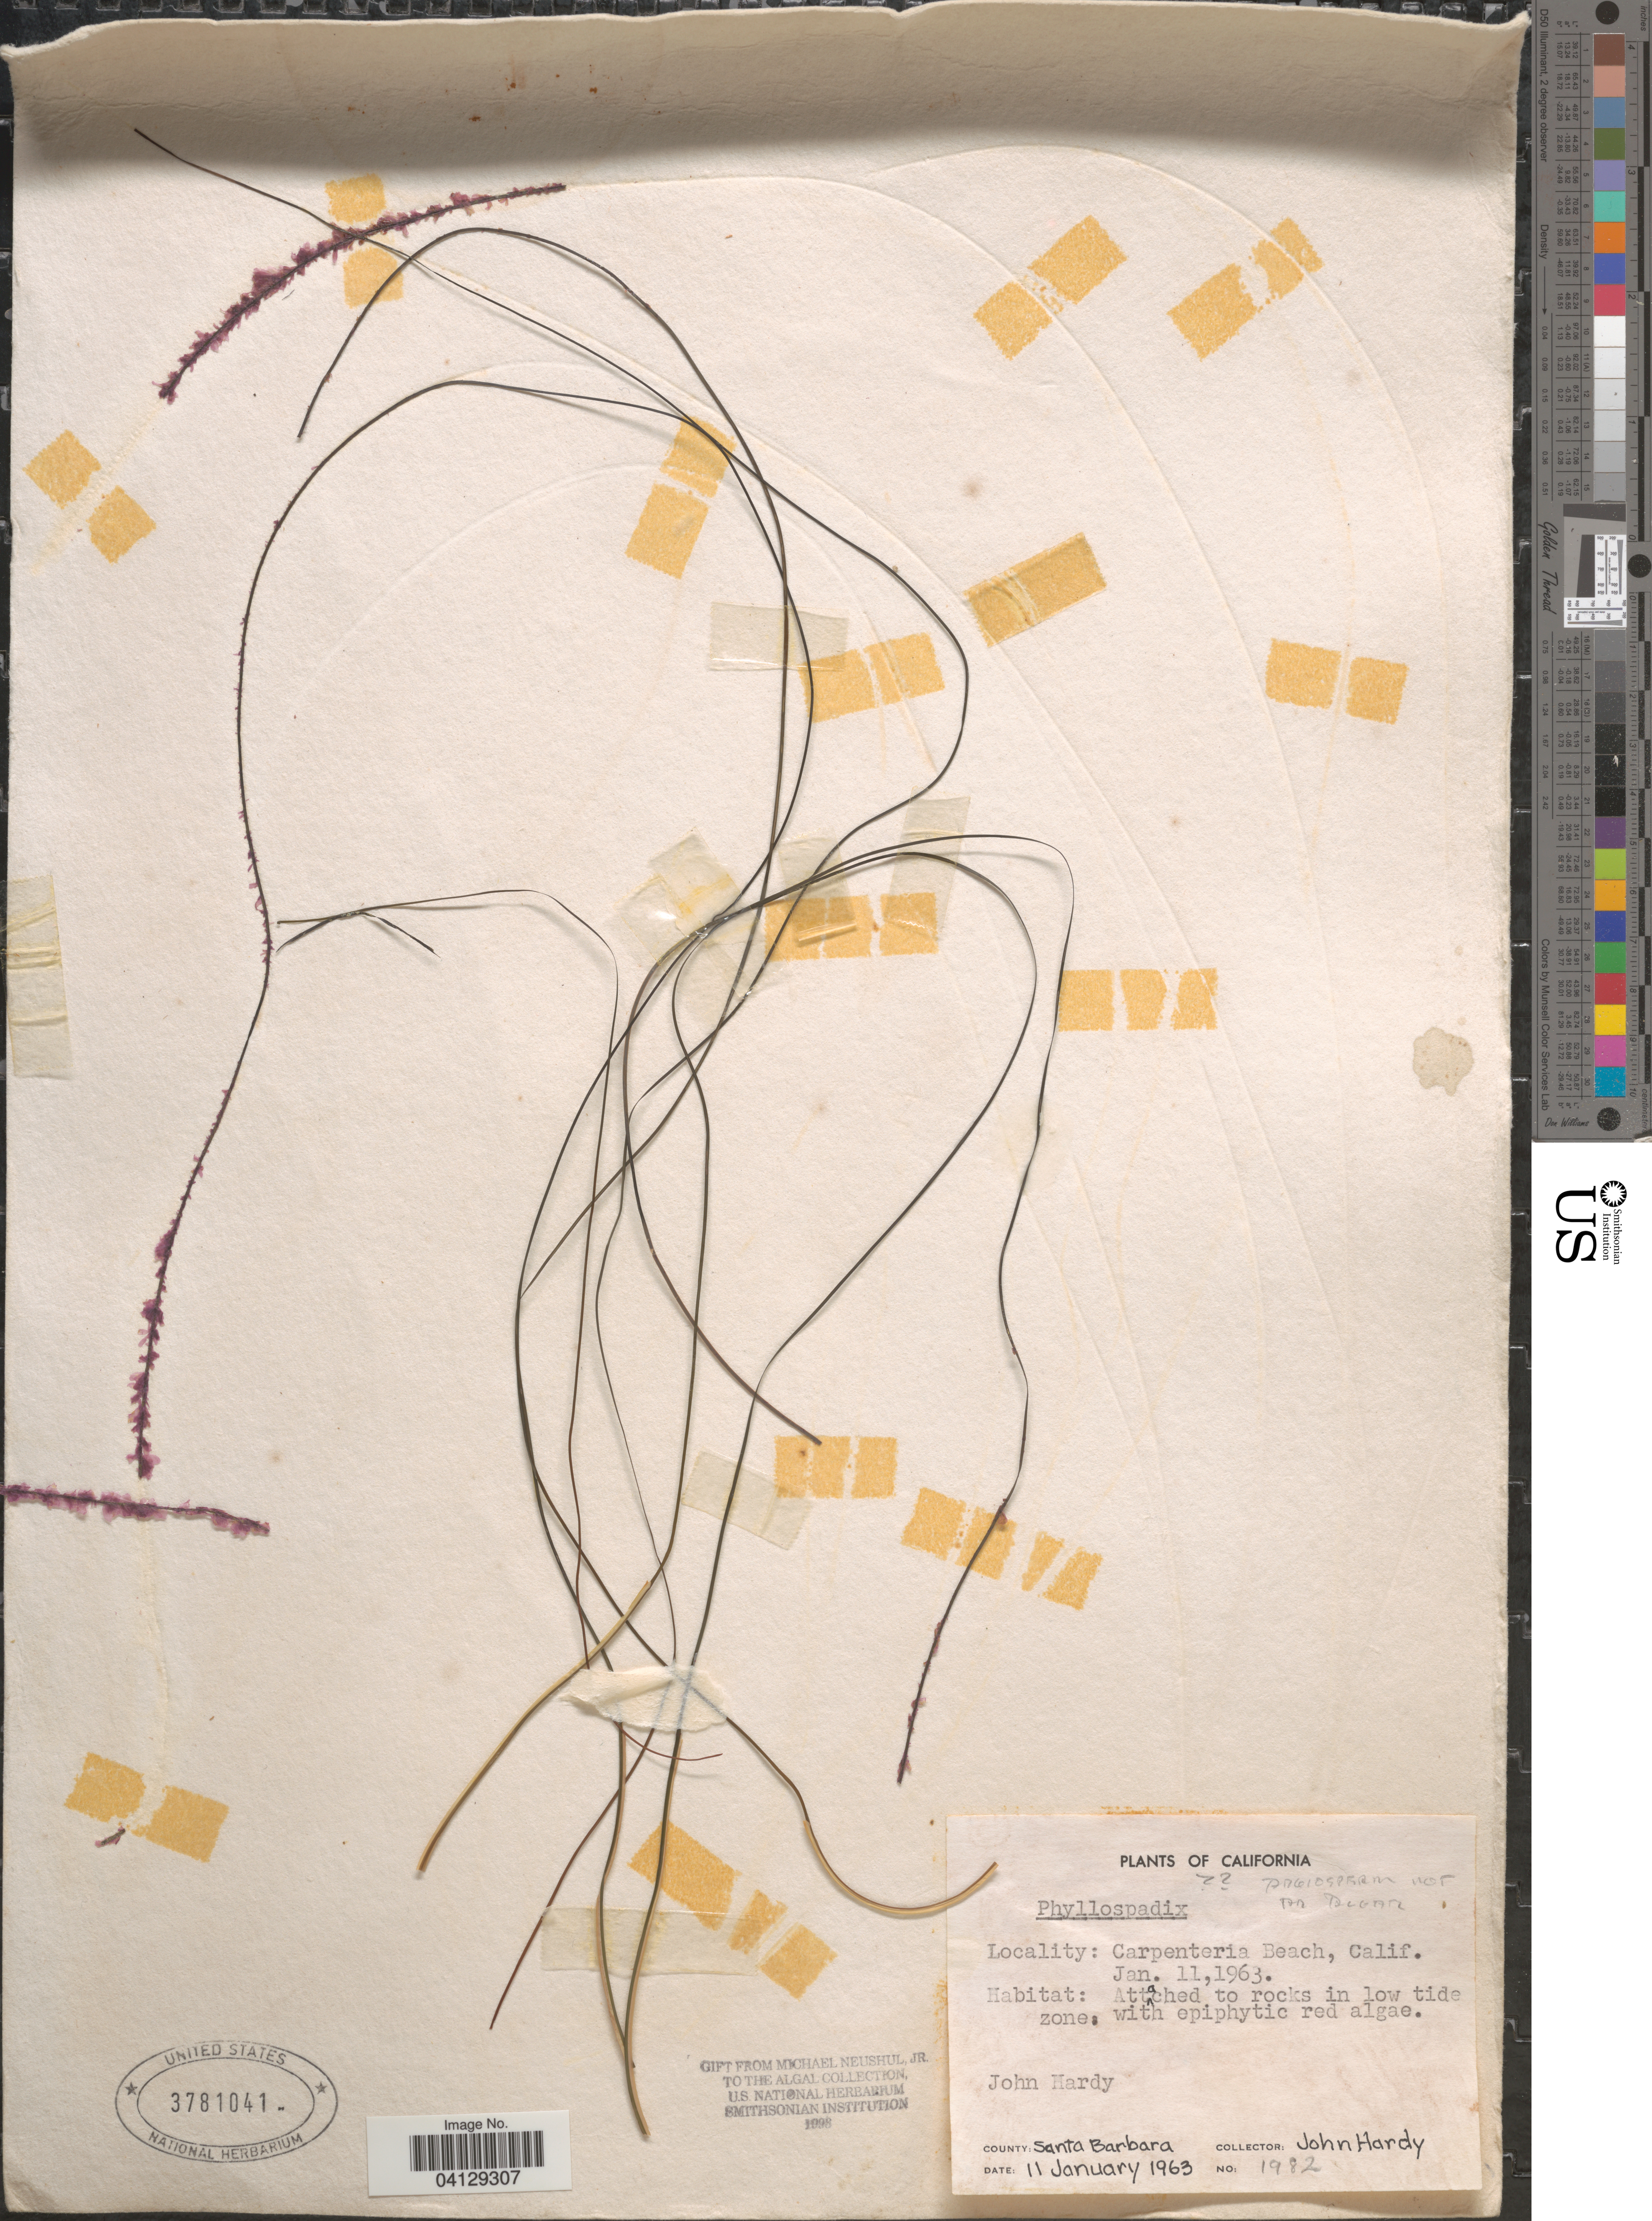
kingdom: Plantae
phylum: Tracheophyta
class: Liliopsida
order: Alismatales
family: Zosteraceae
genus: Phyllospadix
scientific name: Phyllospadix sp.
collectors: J. Hardy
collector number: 1982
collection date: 1963-01-11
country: United States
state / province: California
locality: Carpenteria Beach.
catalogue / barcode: US 3781041